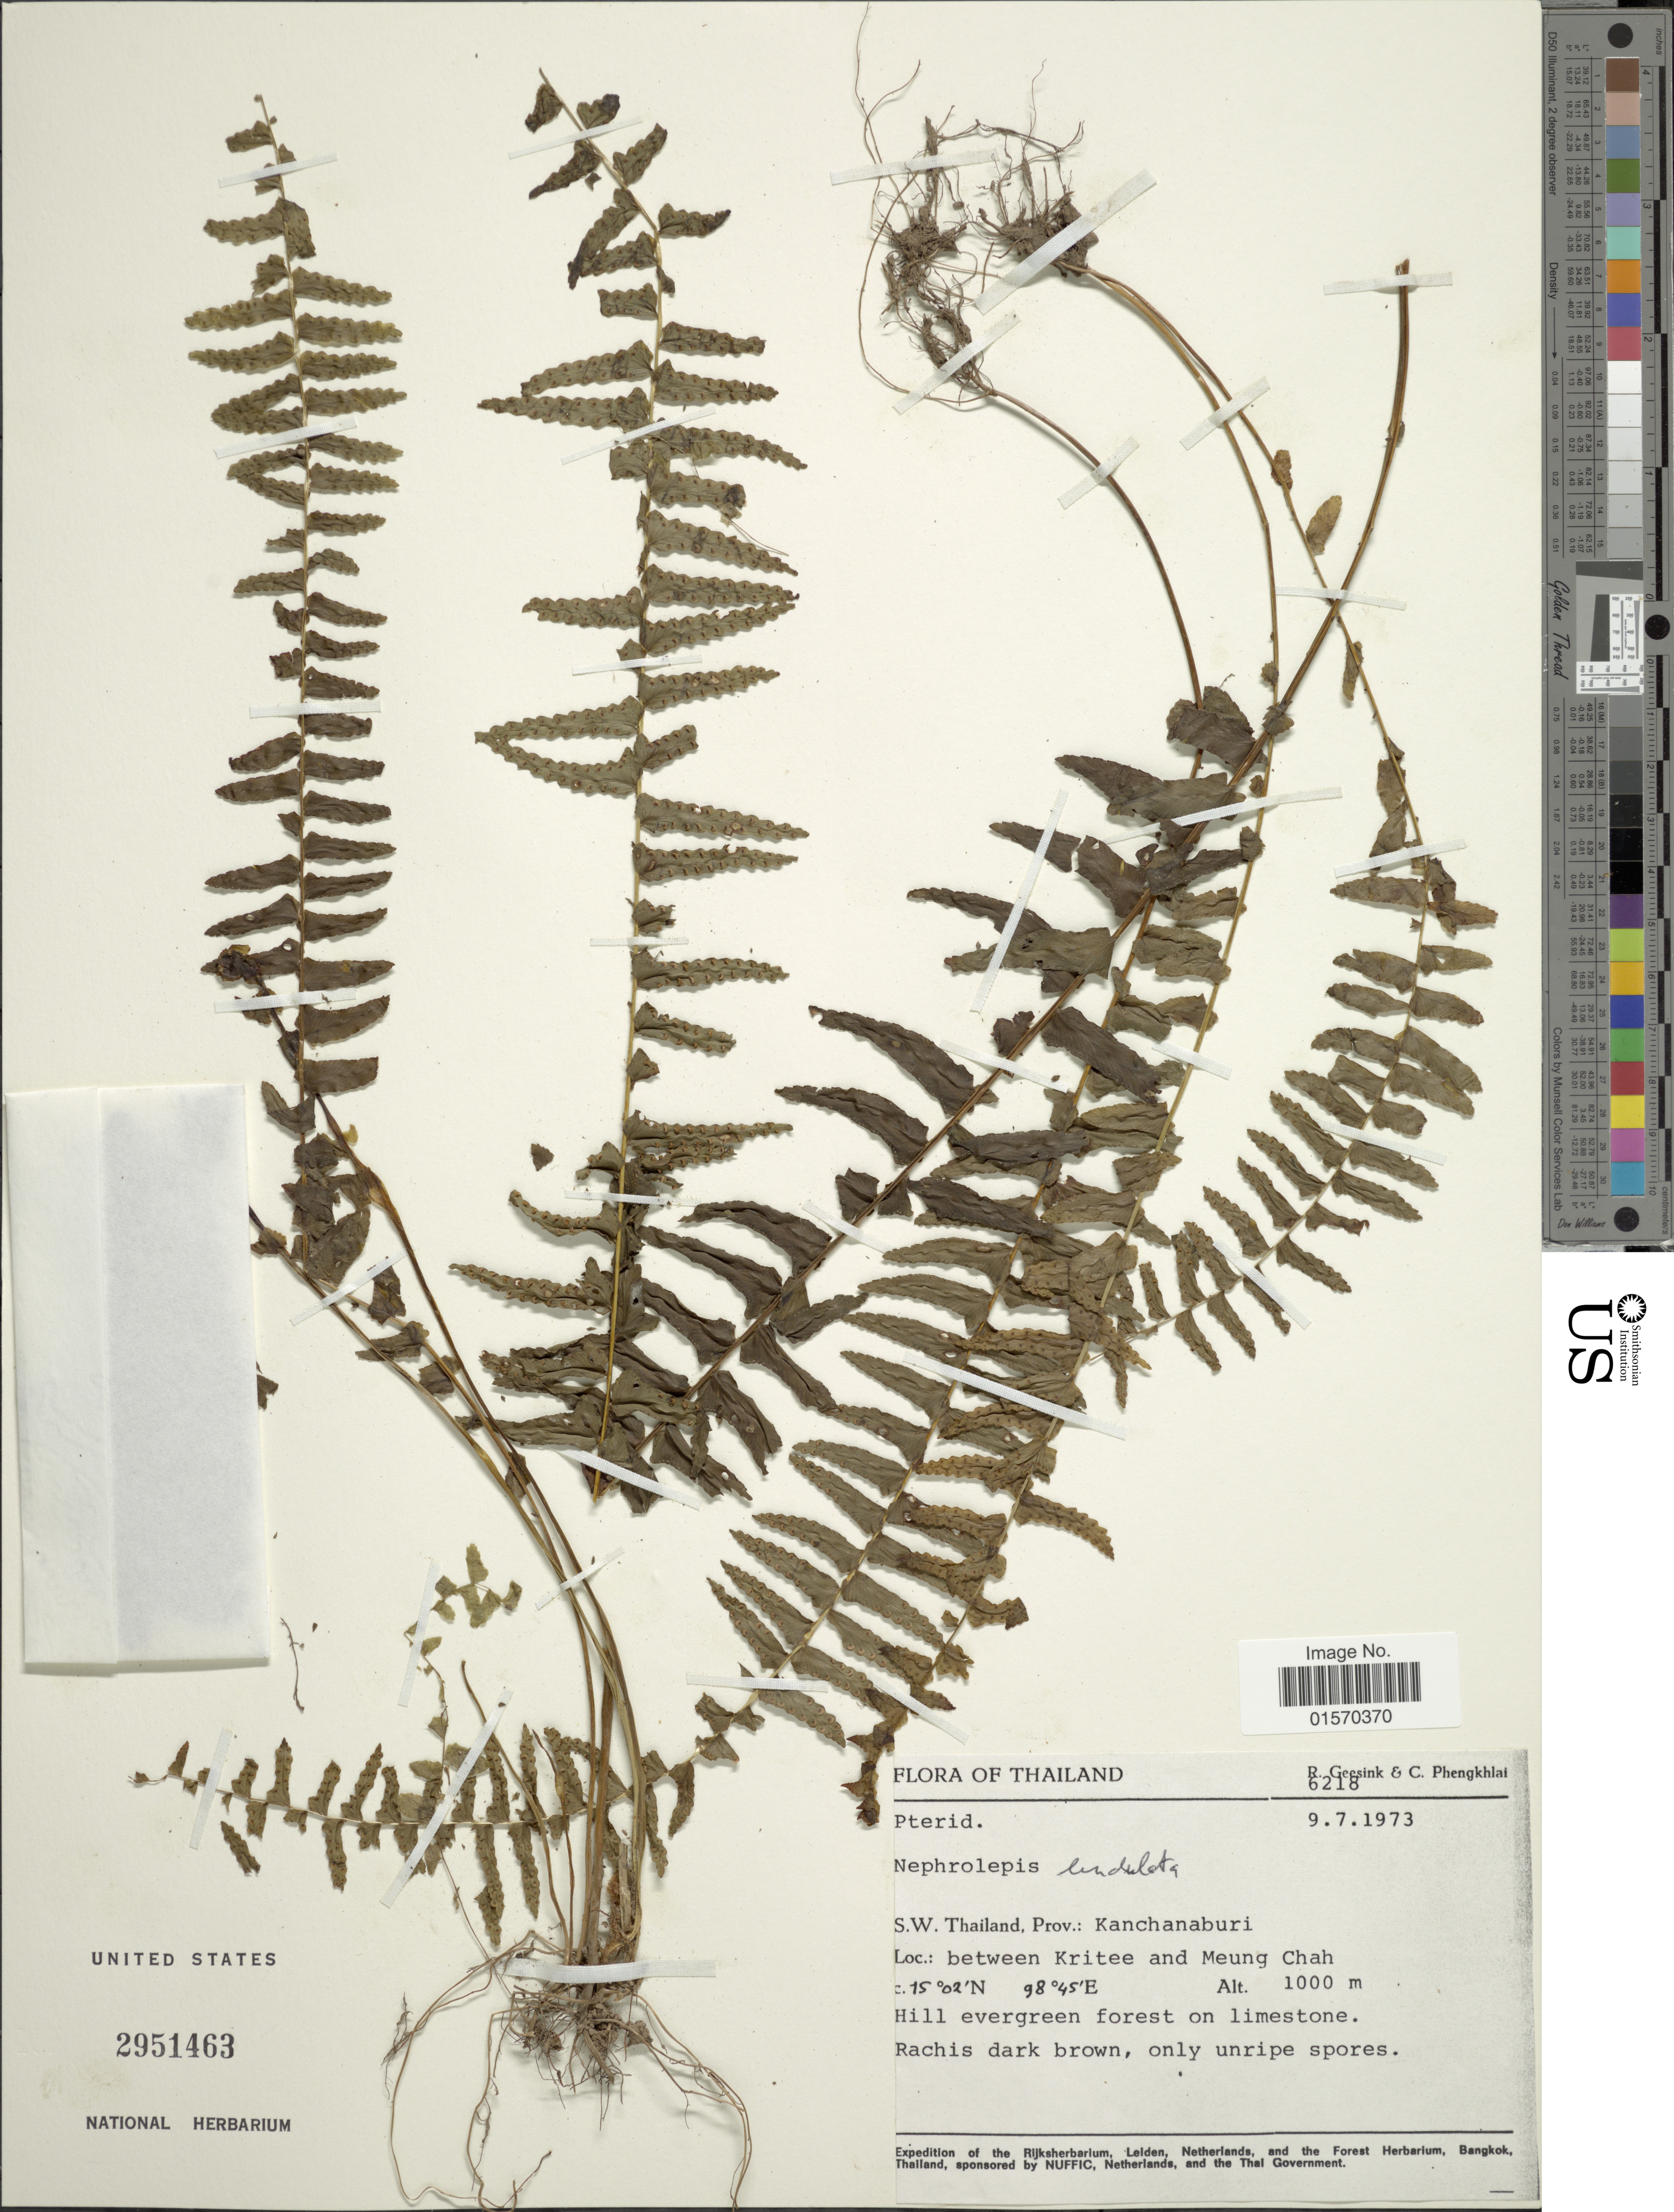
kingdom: Plantae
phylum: Tracheophyta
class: Polypodiopsida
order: Polypodiales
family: Nephrolepidaceae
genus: Nephrolepis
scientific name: Nephrolepis undulata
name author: J. Sm.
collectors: R. Geesink & C. Phengklai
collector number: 6218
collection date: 1973-07-09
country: Thailand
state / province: Kanchanaburi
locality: S.W. Thailand. between Kritee and Meung Chah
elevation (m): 1000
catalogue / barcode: US 2951463